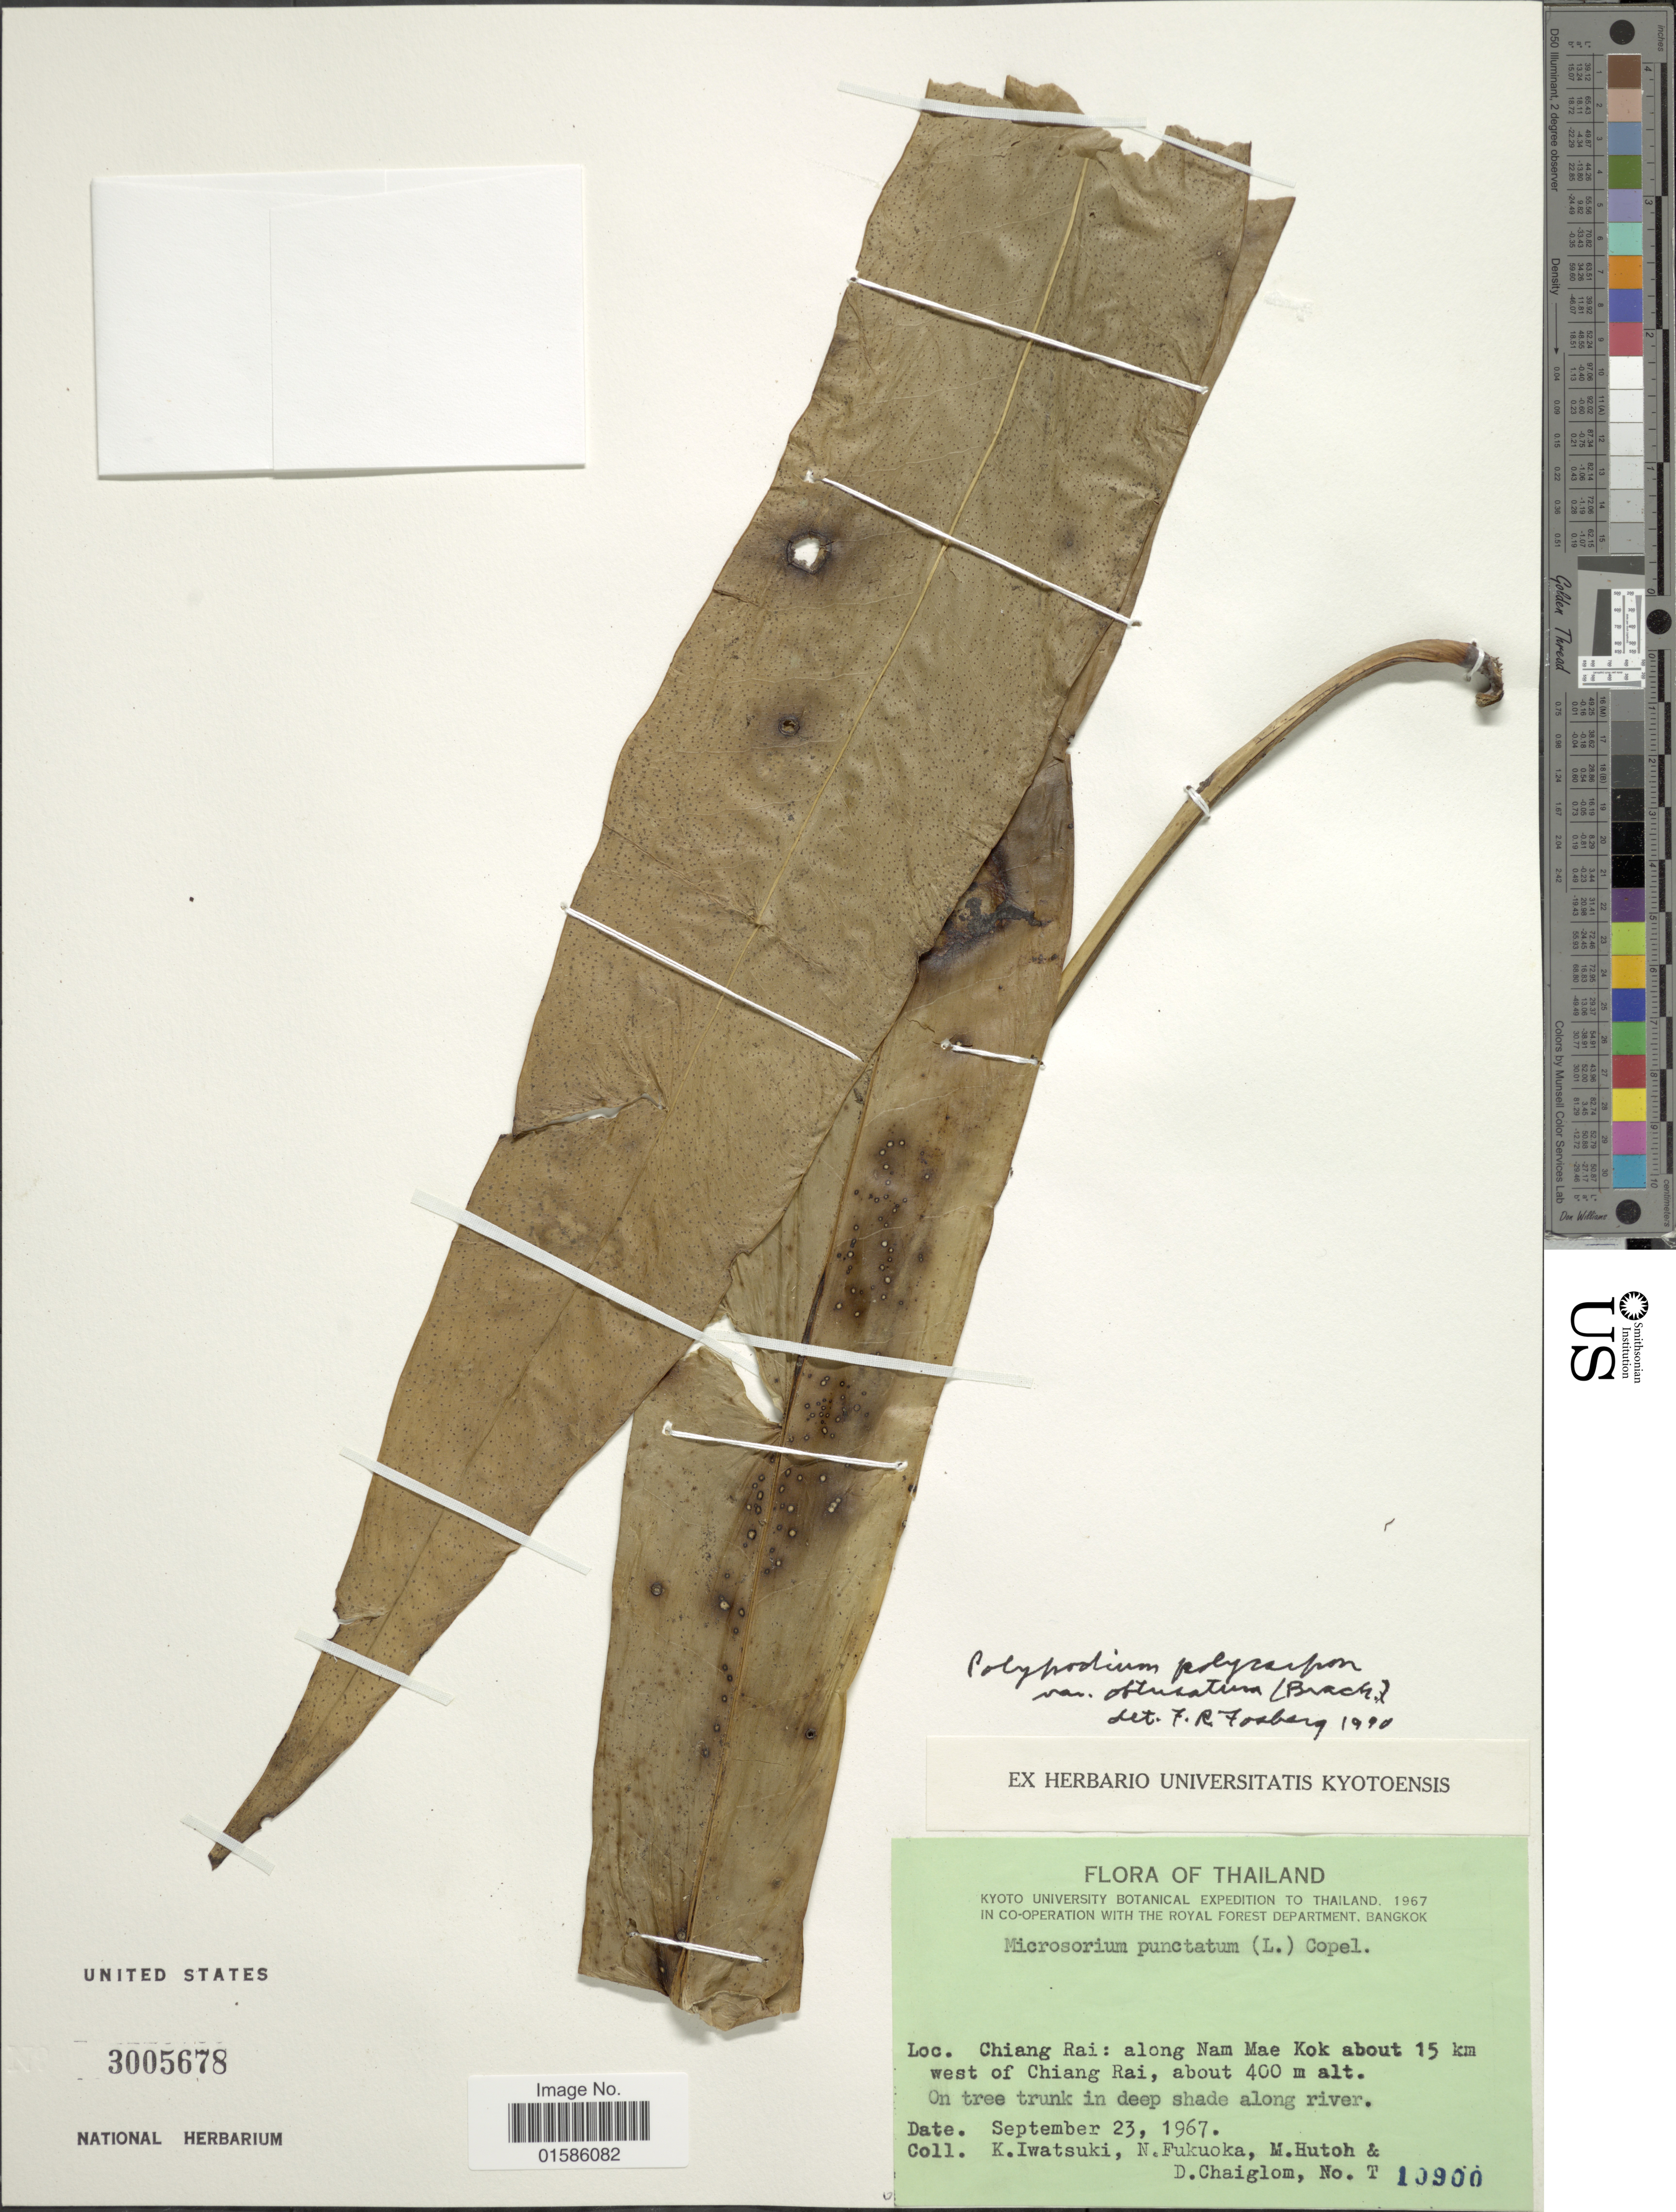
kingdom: Plantae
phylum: Tracheophyta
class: Polypodiopsida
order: Polypodiales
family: Polypodiaceae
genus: Microsorum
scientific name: Microsorum punctatum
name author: (L.) Copel.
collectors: K. Iwatsuki, N. Fukuoka, M. Hutoh & D. Chaiglom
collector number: T 10900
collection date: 1967-09-23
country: Thailand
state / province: Chiang Rai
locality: Along Nam Mae Kok about 15 km west of Chiang Rai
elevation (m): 400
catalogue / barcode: US 3005678